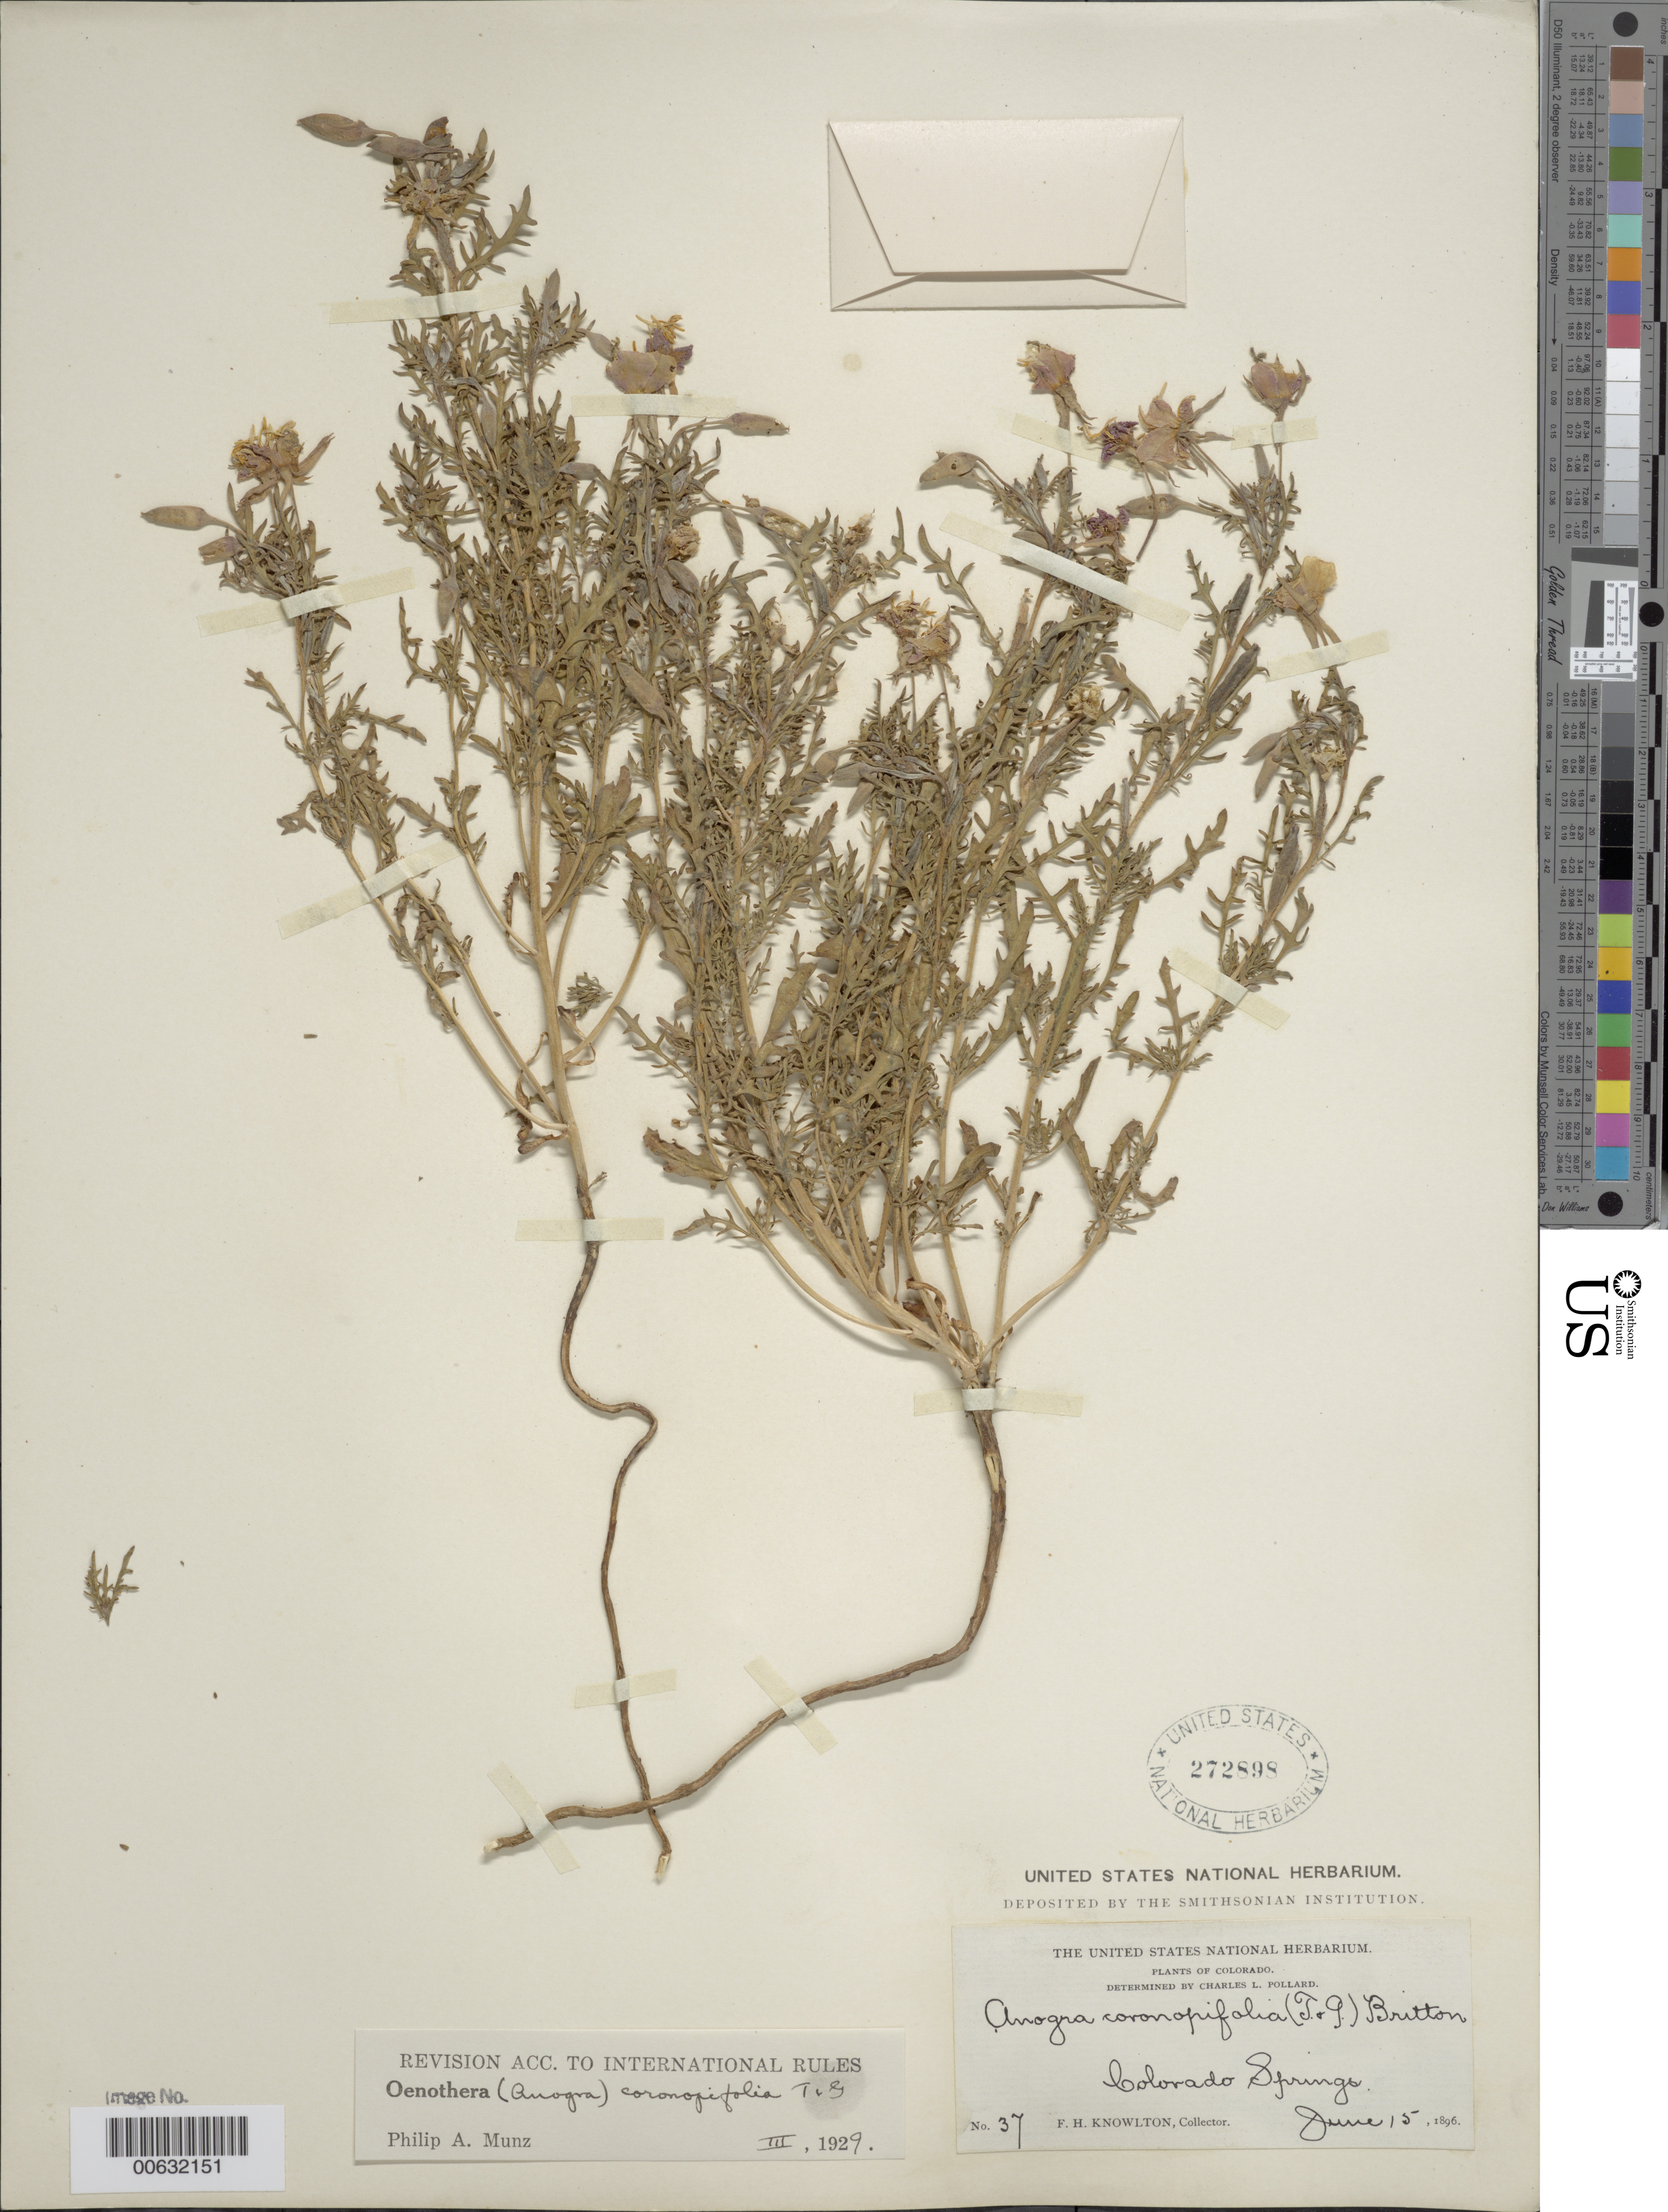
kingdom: Plantae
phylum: Tracheophyta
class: Magnoliopsida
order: Myrtales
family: Onagraceae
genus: Oenothera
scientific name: Oenothera coronopifolia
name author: Torr. & A. Gray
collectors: F. H. Knowlton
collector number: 37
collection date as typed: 15 Jun 1896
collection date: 1896-06-15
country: United States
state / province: Colorado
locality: Colorado Springs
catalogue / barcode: US 272898